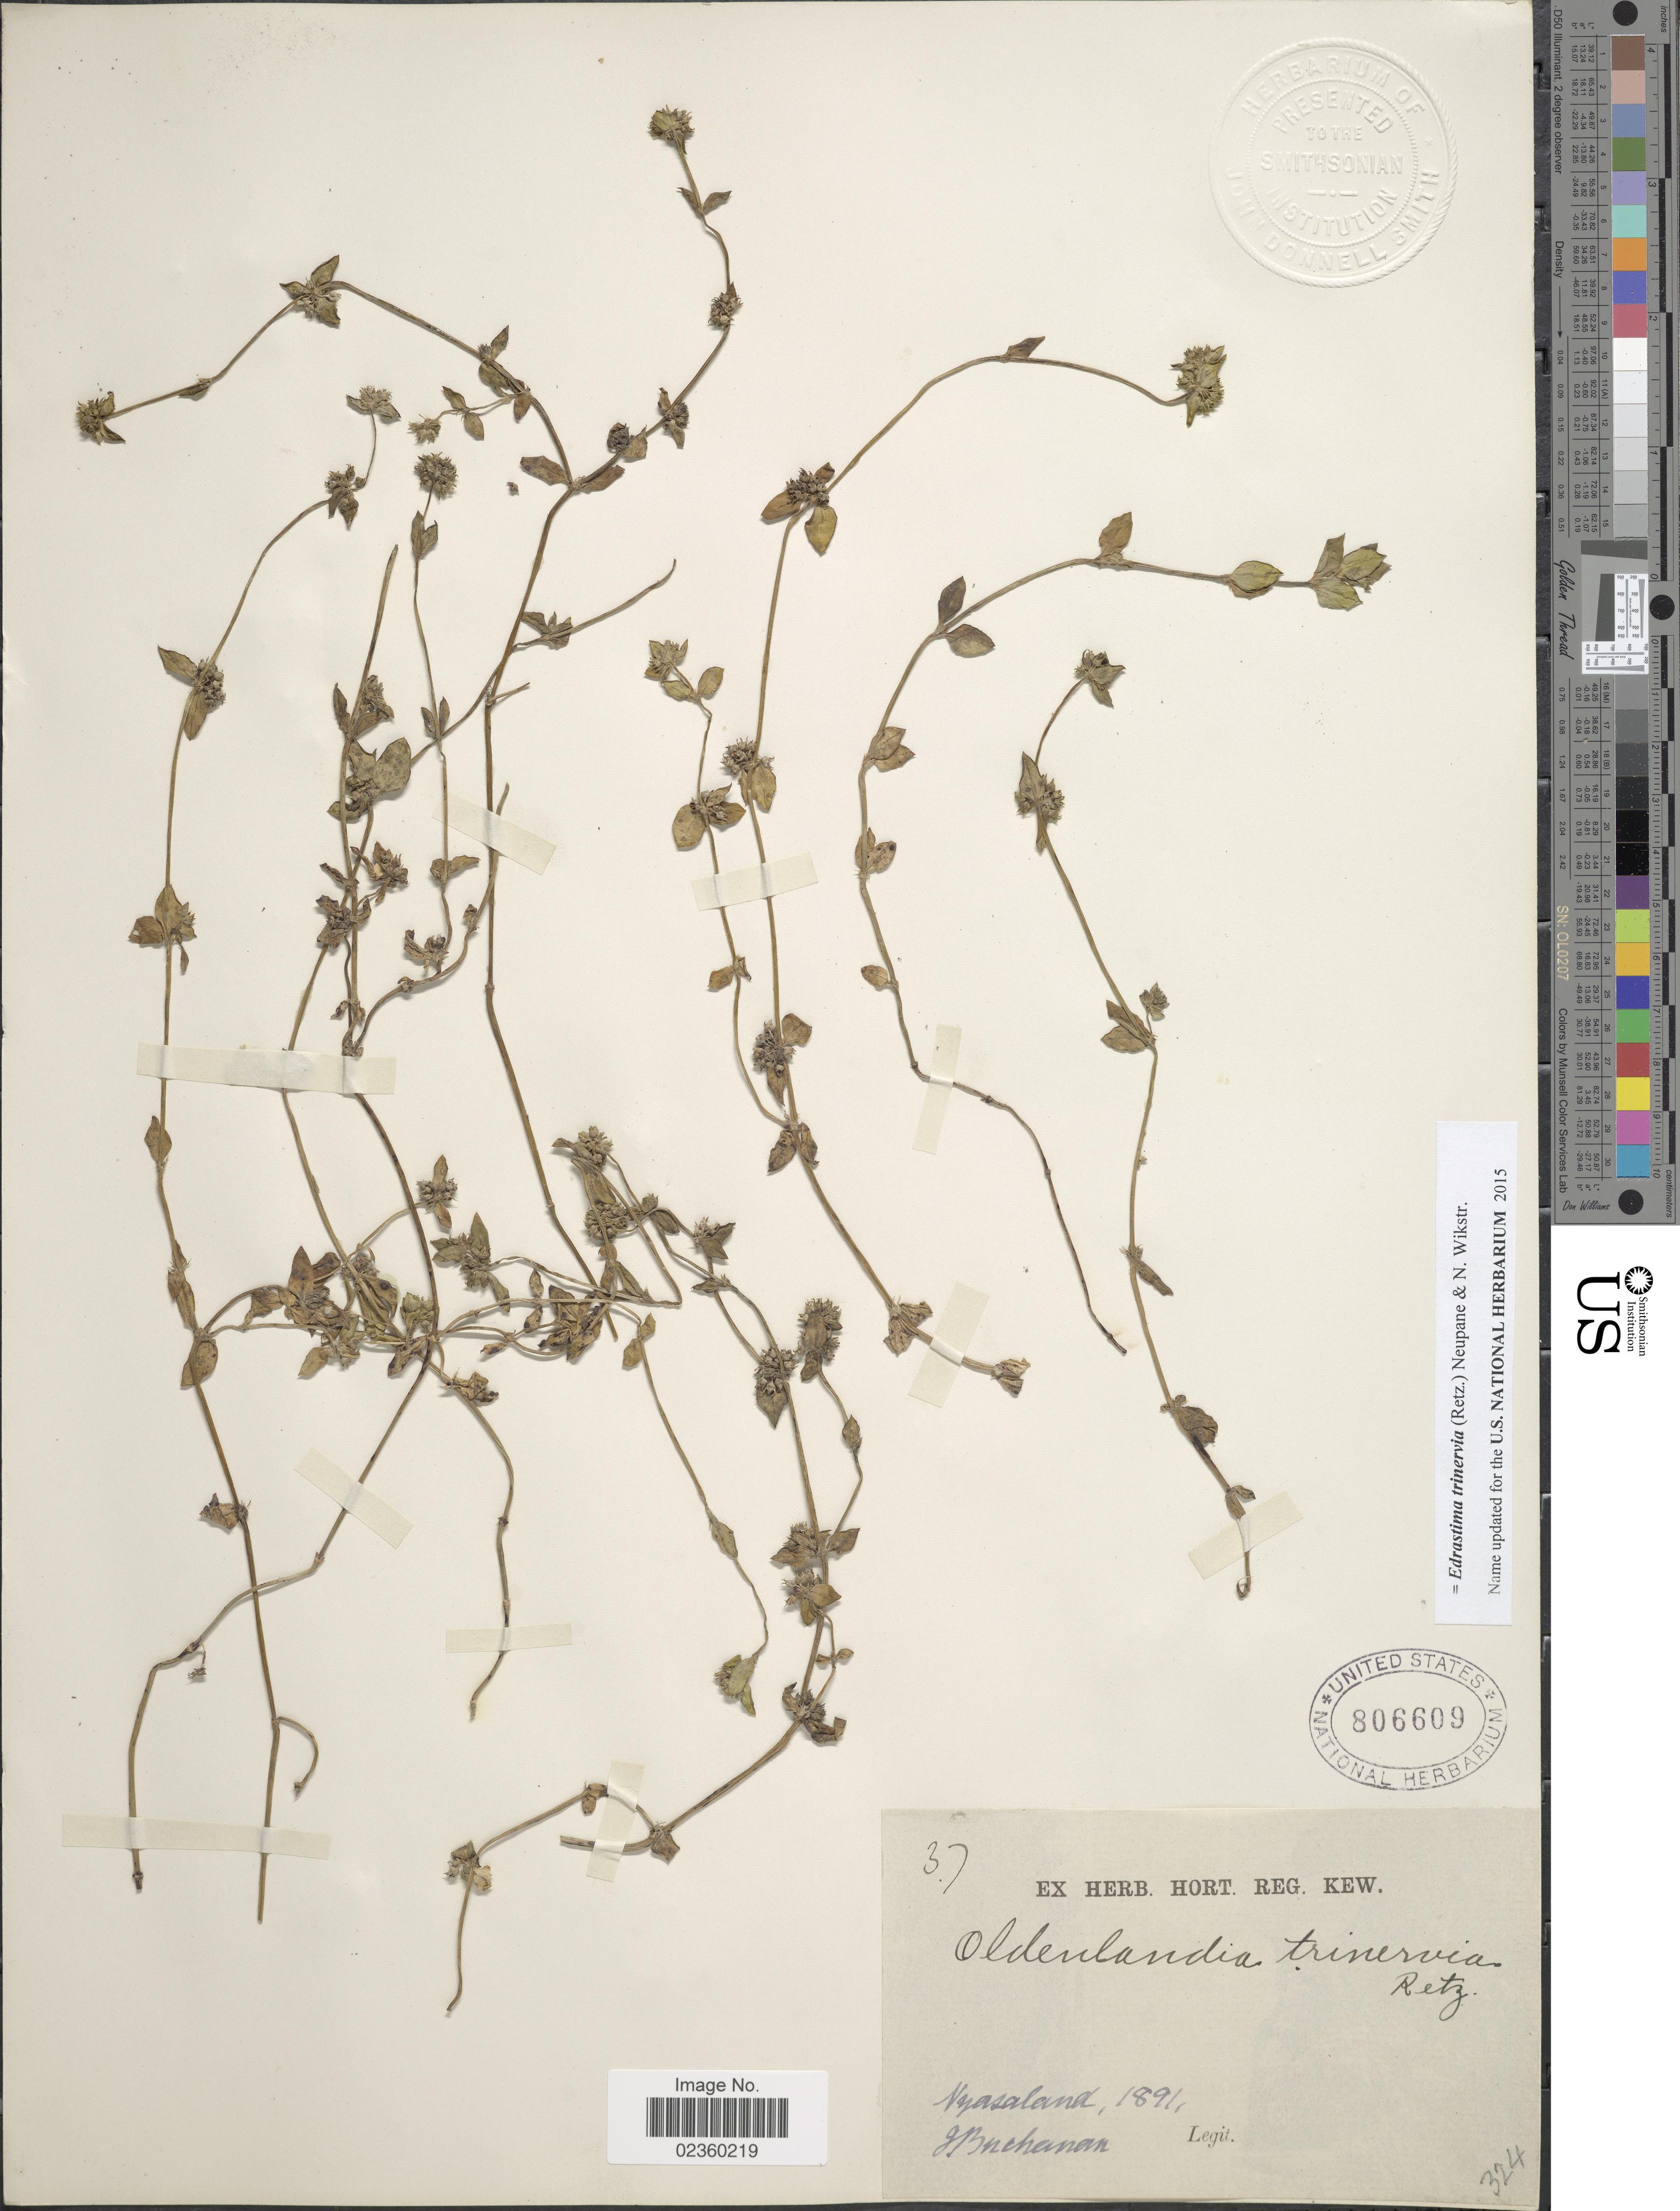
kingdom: Plantae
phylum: Tracheophyta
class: Magnoliopsida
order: Gentianales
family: Rubiaceae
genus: Edrastima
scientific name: Edrastima trineriva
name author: (Retz.) Neupane & N. Wikstr.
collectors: J. Buchanan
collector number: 37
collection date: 1891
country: Malawi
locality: Nyasaland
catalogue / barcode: US 806609